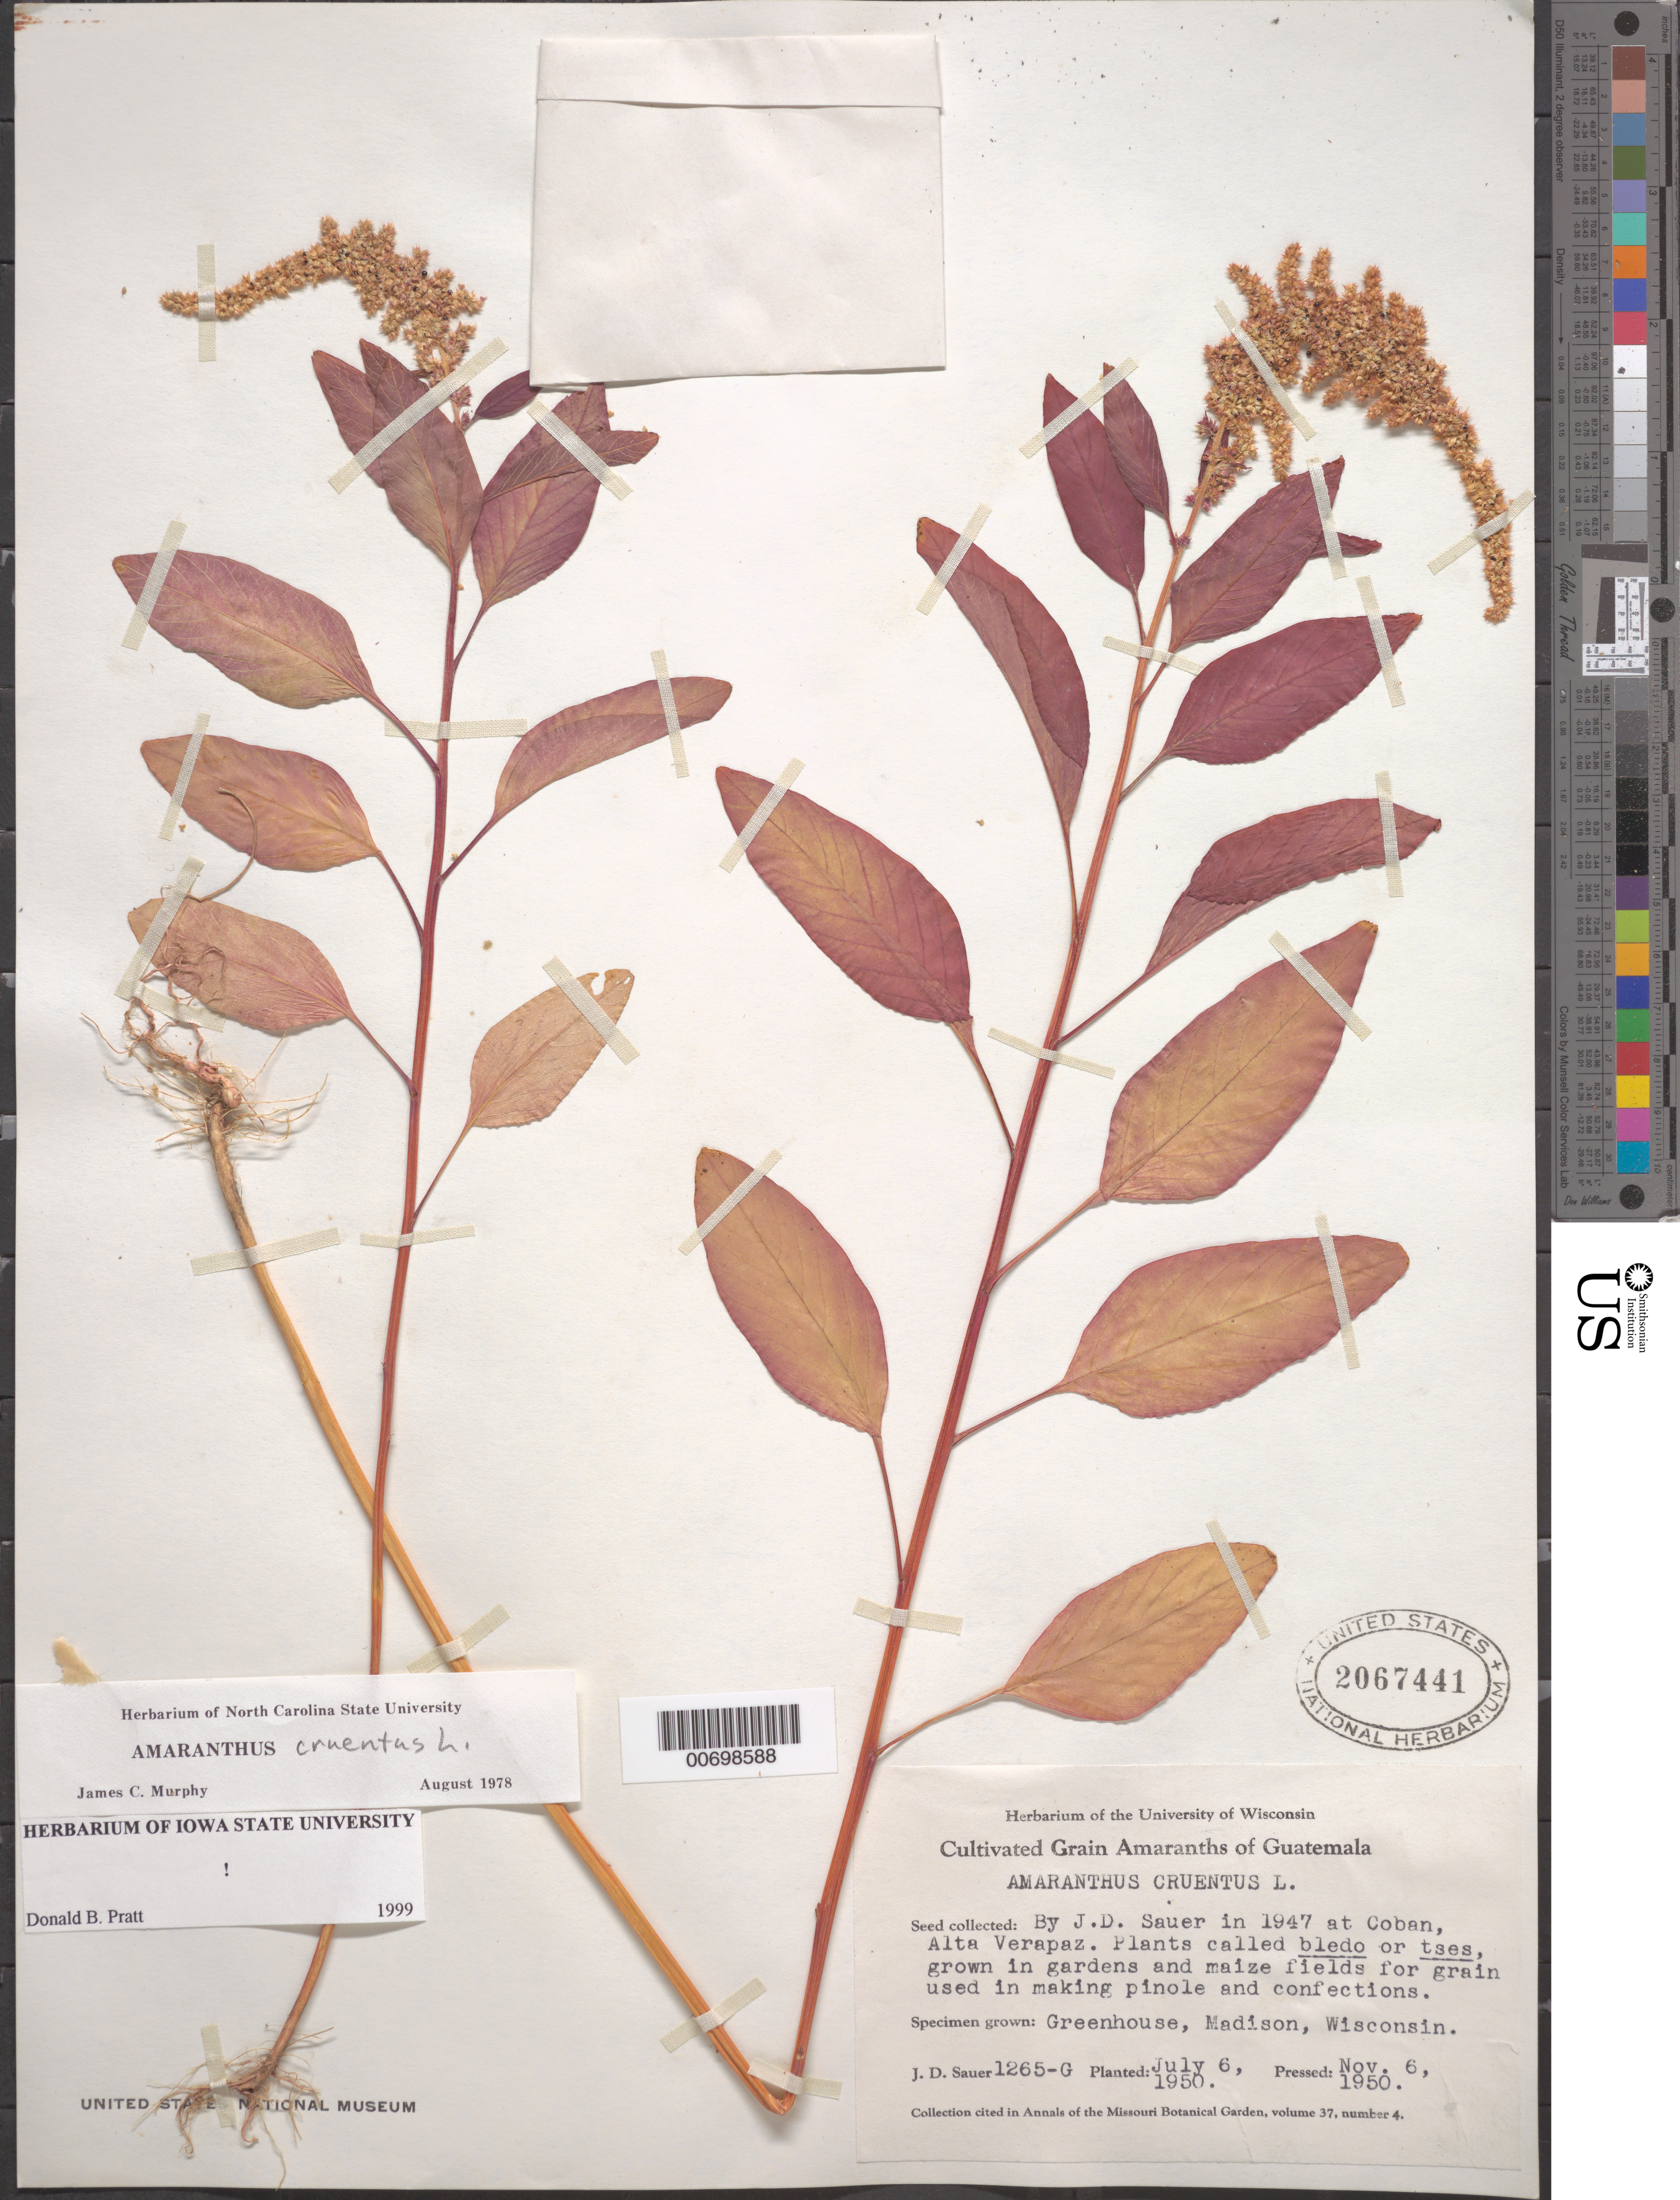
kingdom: Plantae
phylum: Tracheophyta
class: Magnoliopsida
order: Caryophyllales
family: Amaranthaceae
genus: Amaranthus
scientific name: Amaranthus cruentus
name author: L.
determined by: Pratt, D. B.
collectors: J. D. Sauer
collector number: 1265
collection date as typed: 1947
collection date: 1947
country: Guatemala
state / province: Alta Verapaz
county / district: Coban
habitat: grown in gardens and maize fields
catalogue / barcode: US 2067441